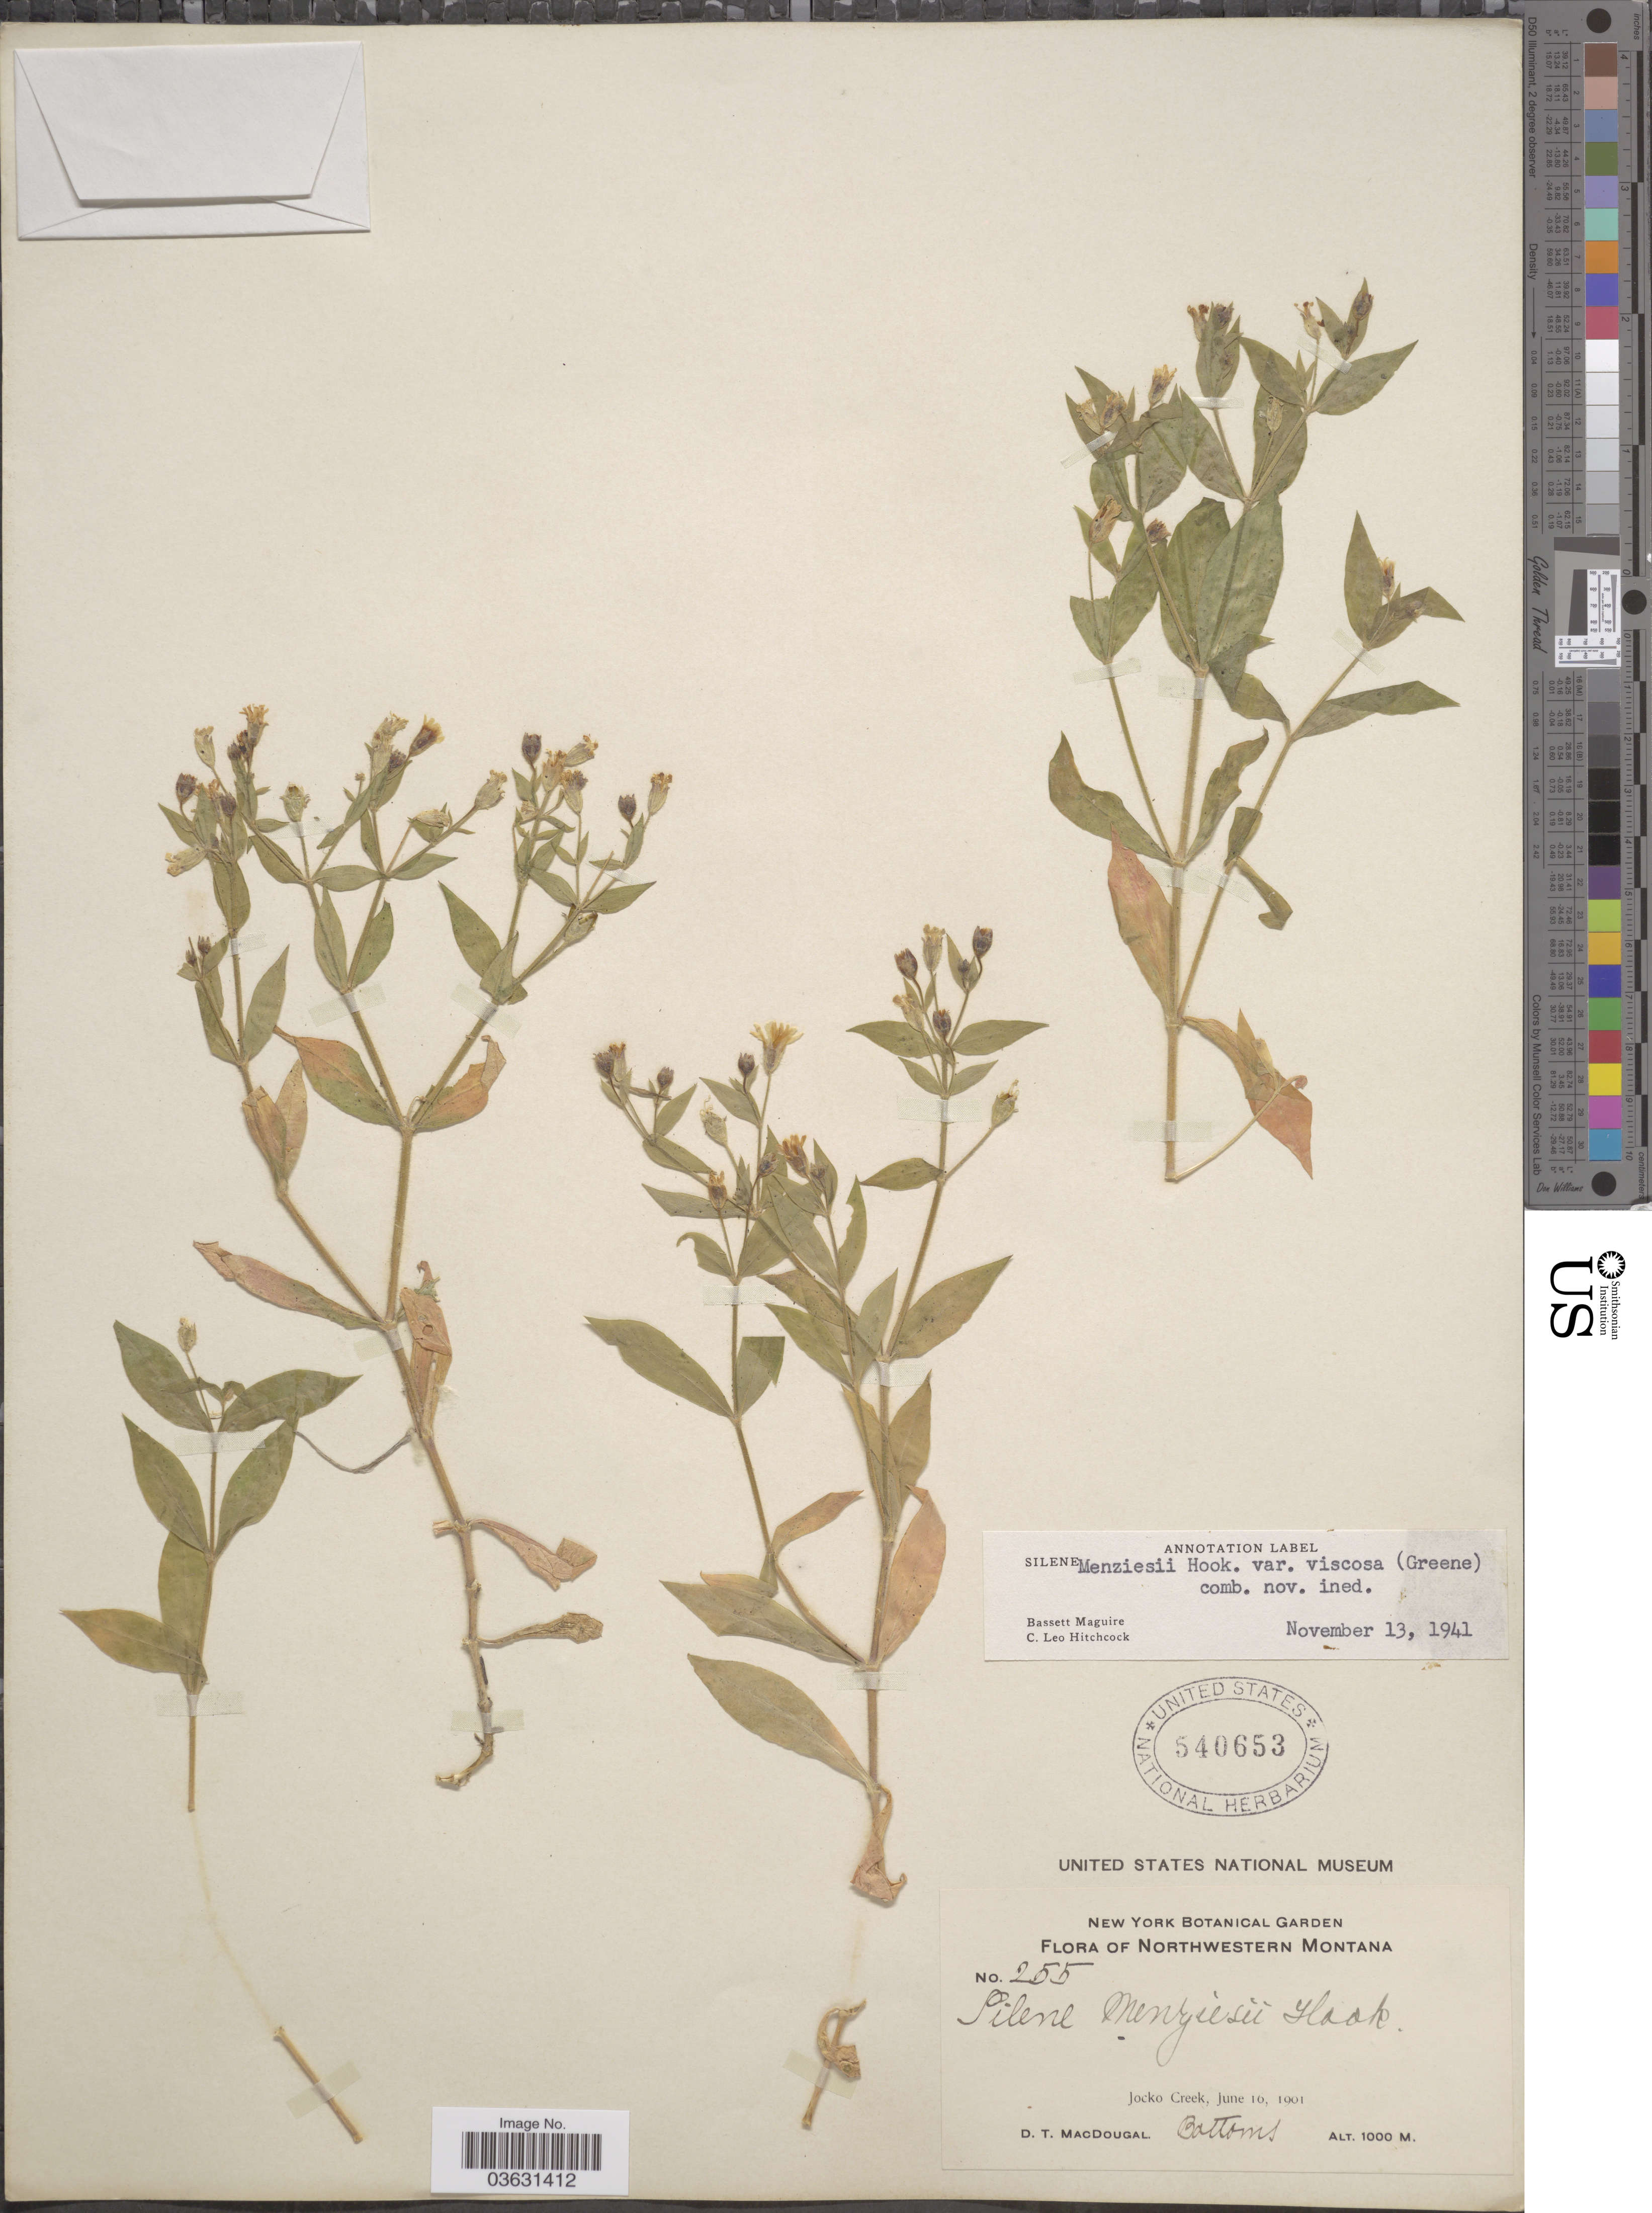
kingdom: Plantae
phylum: Tracheophyta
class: Magnoliopsida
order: Caryophyllales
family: Caryophyllaceae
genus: Silene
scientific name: Silene menziesii var. viscosa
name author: (Greene) C.L. Hitchc. & Maguire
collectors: D. T. MacDougal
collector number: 255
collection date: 1901-06-16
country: United States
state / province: Montana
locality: Northwestern Montana. Jocko Creek.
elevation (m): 1000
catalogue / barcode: US 540653